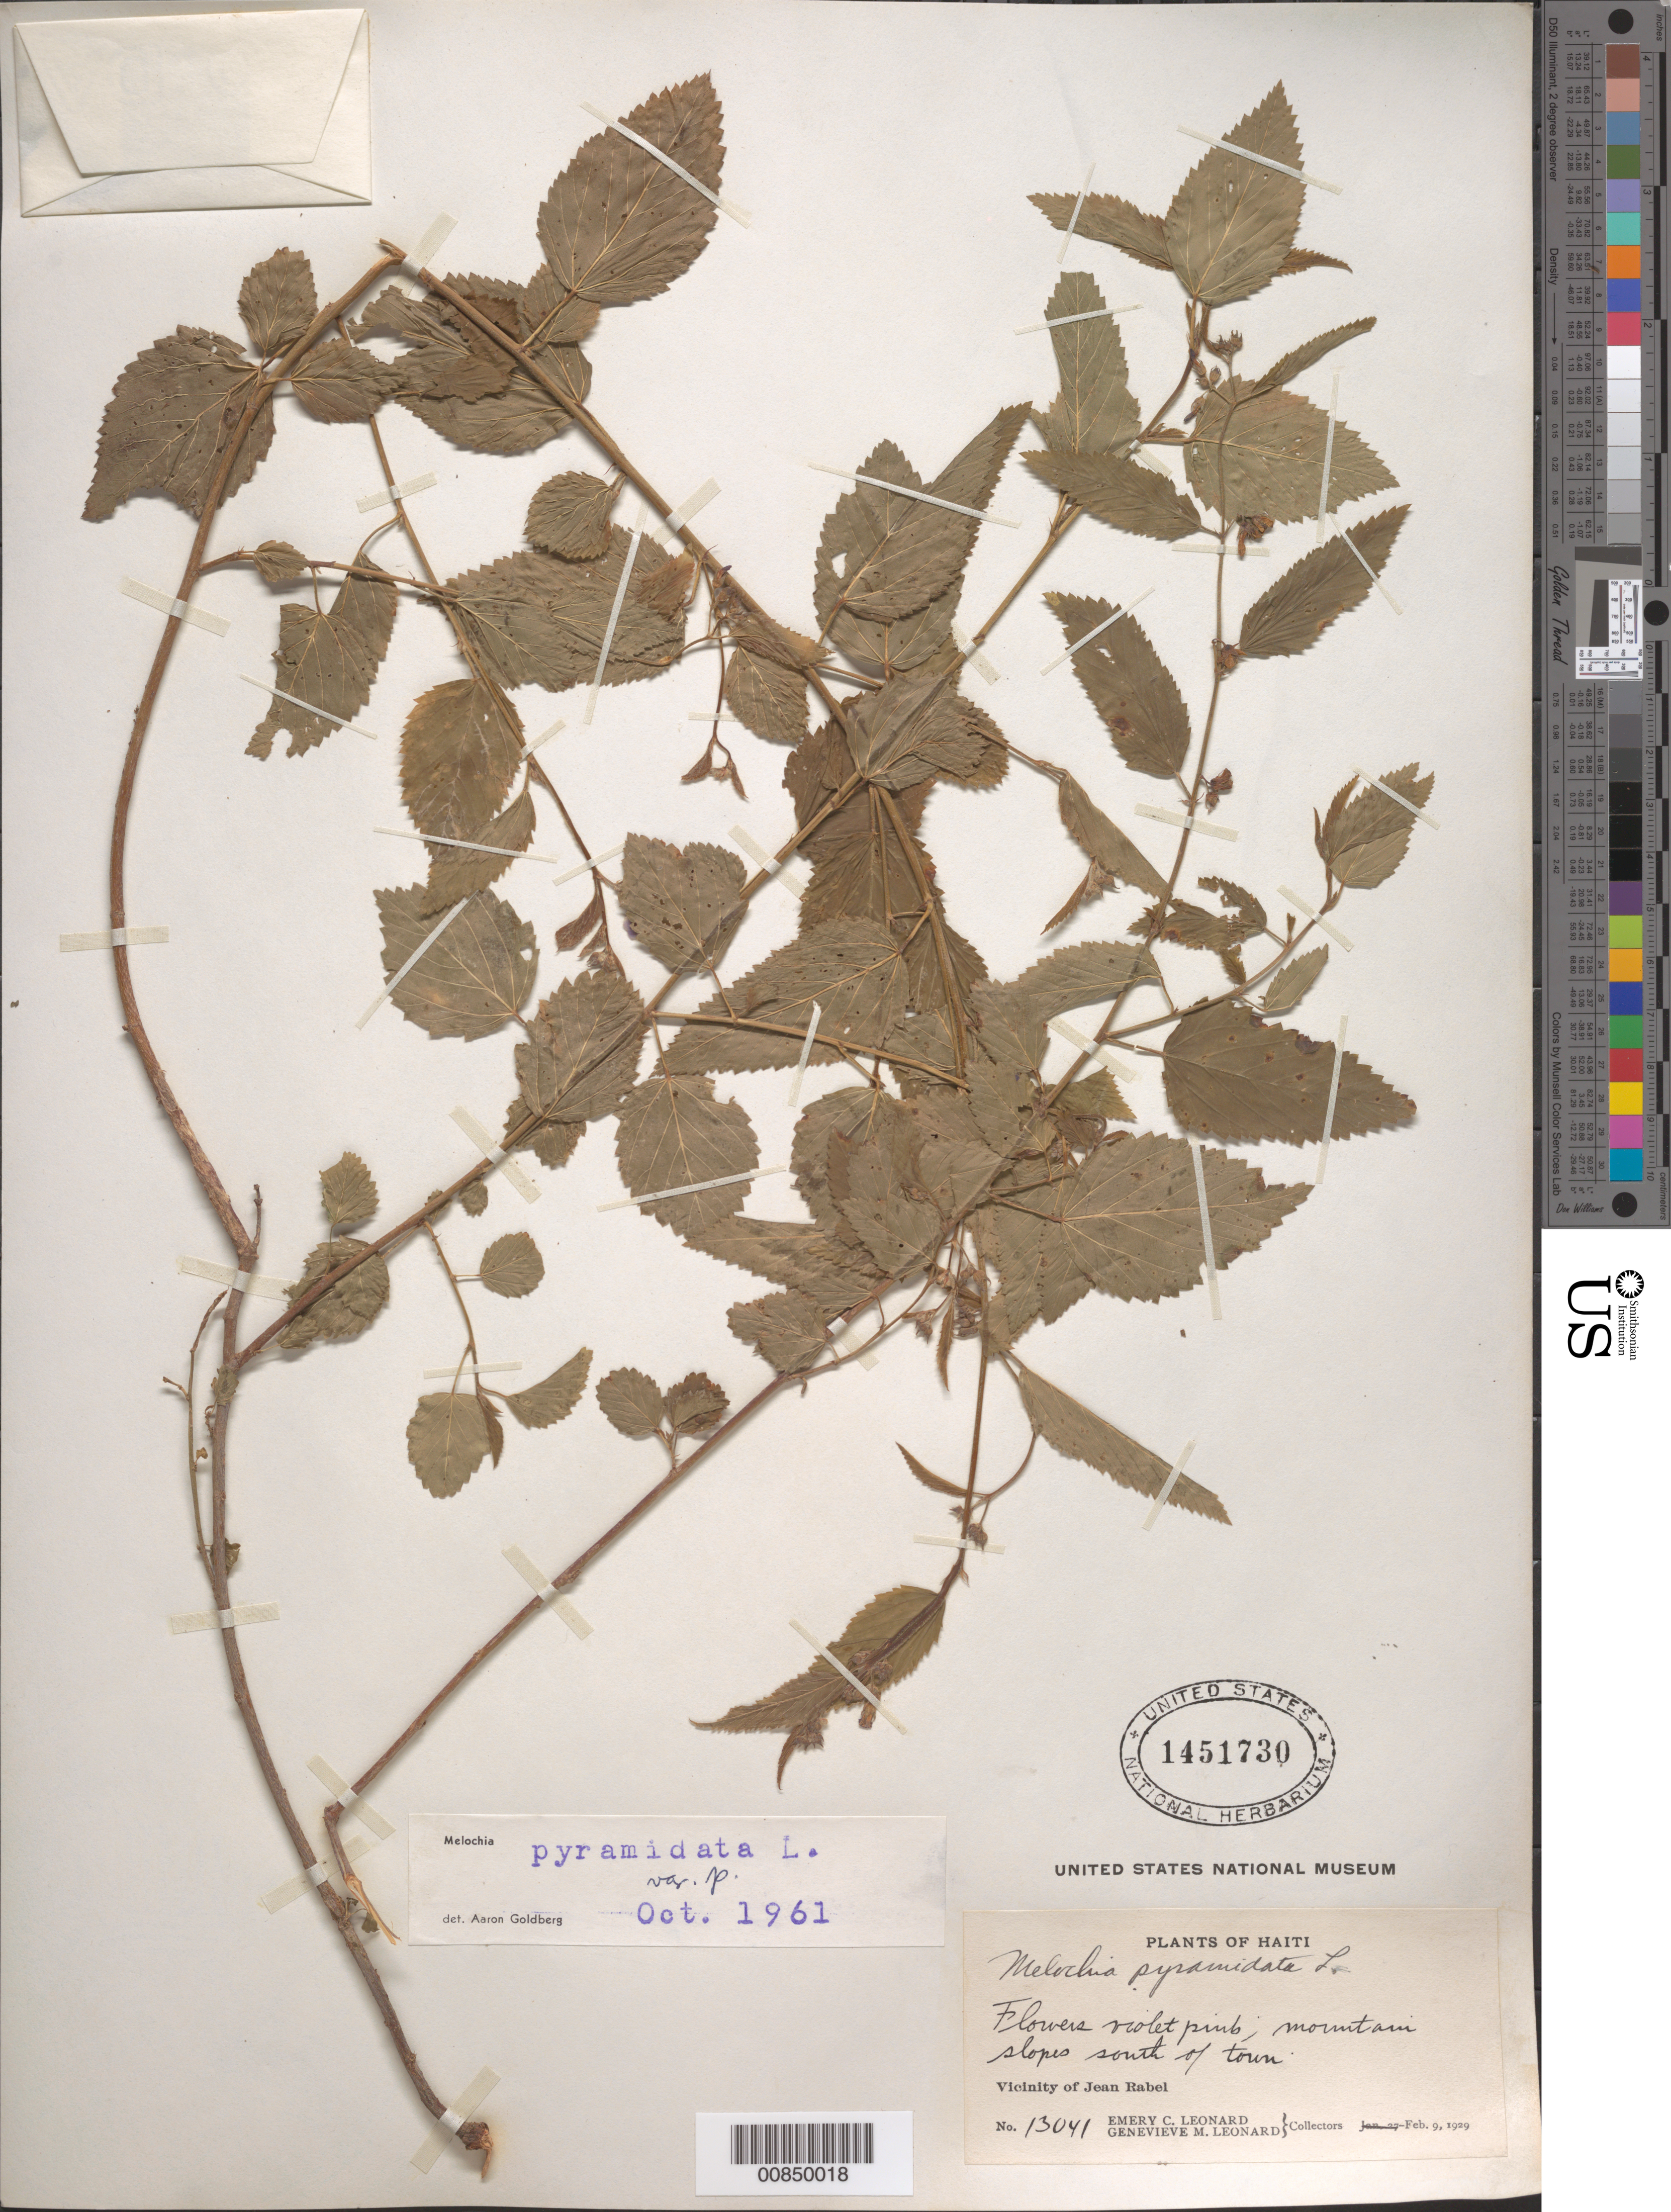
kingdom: Plantae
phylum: Tracheophyta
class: Magnoliopsida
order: Malvales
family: Malvaceae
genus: Melochia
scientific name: Melochia pyramidata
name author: L.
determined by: Goldberg, Aaron, (US), NMNH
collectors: E. C. Leonard & G. M. Leonard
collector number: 13041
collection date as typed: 09 Feb 1929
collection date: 1929-02-09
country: Haiti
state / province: Nord-Ouest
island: Hispaniola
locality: Vicinity of Jean Rabel, S of town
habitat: Mountain slopes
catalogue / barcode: US 1451730